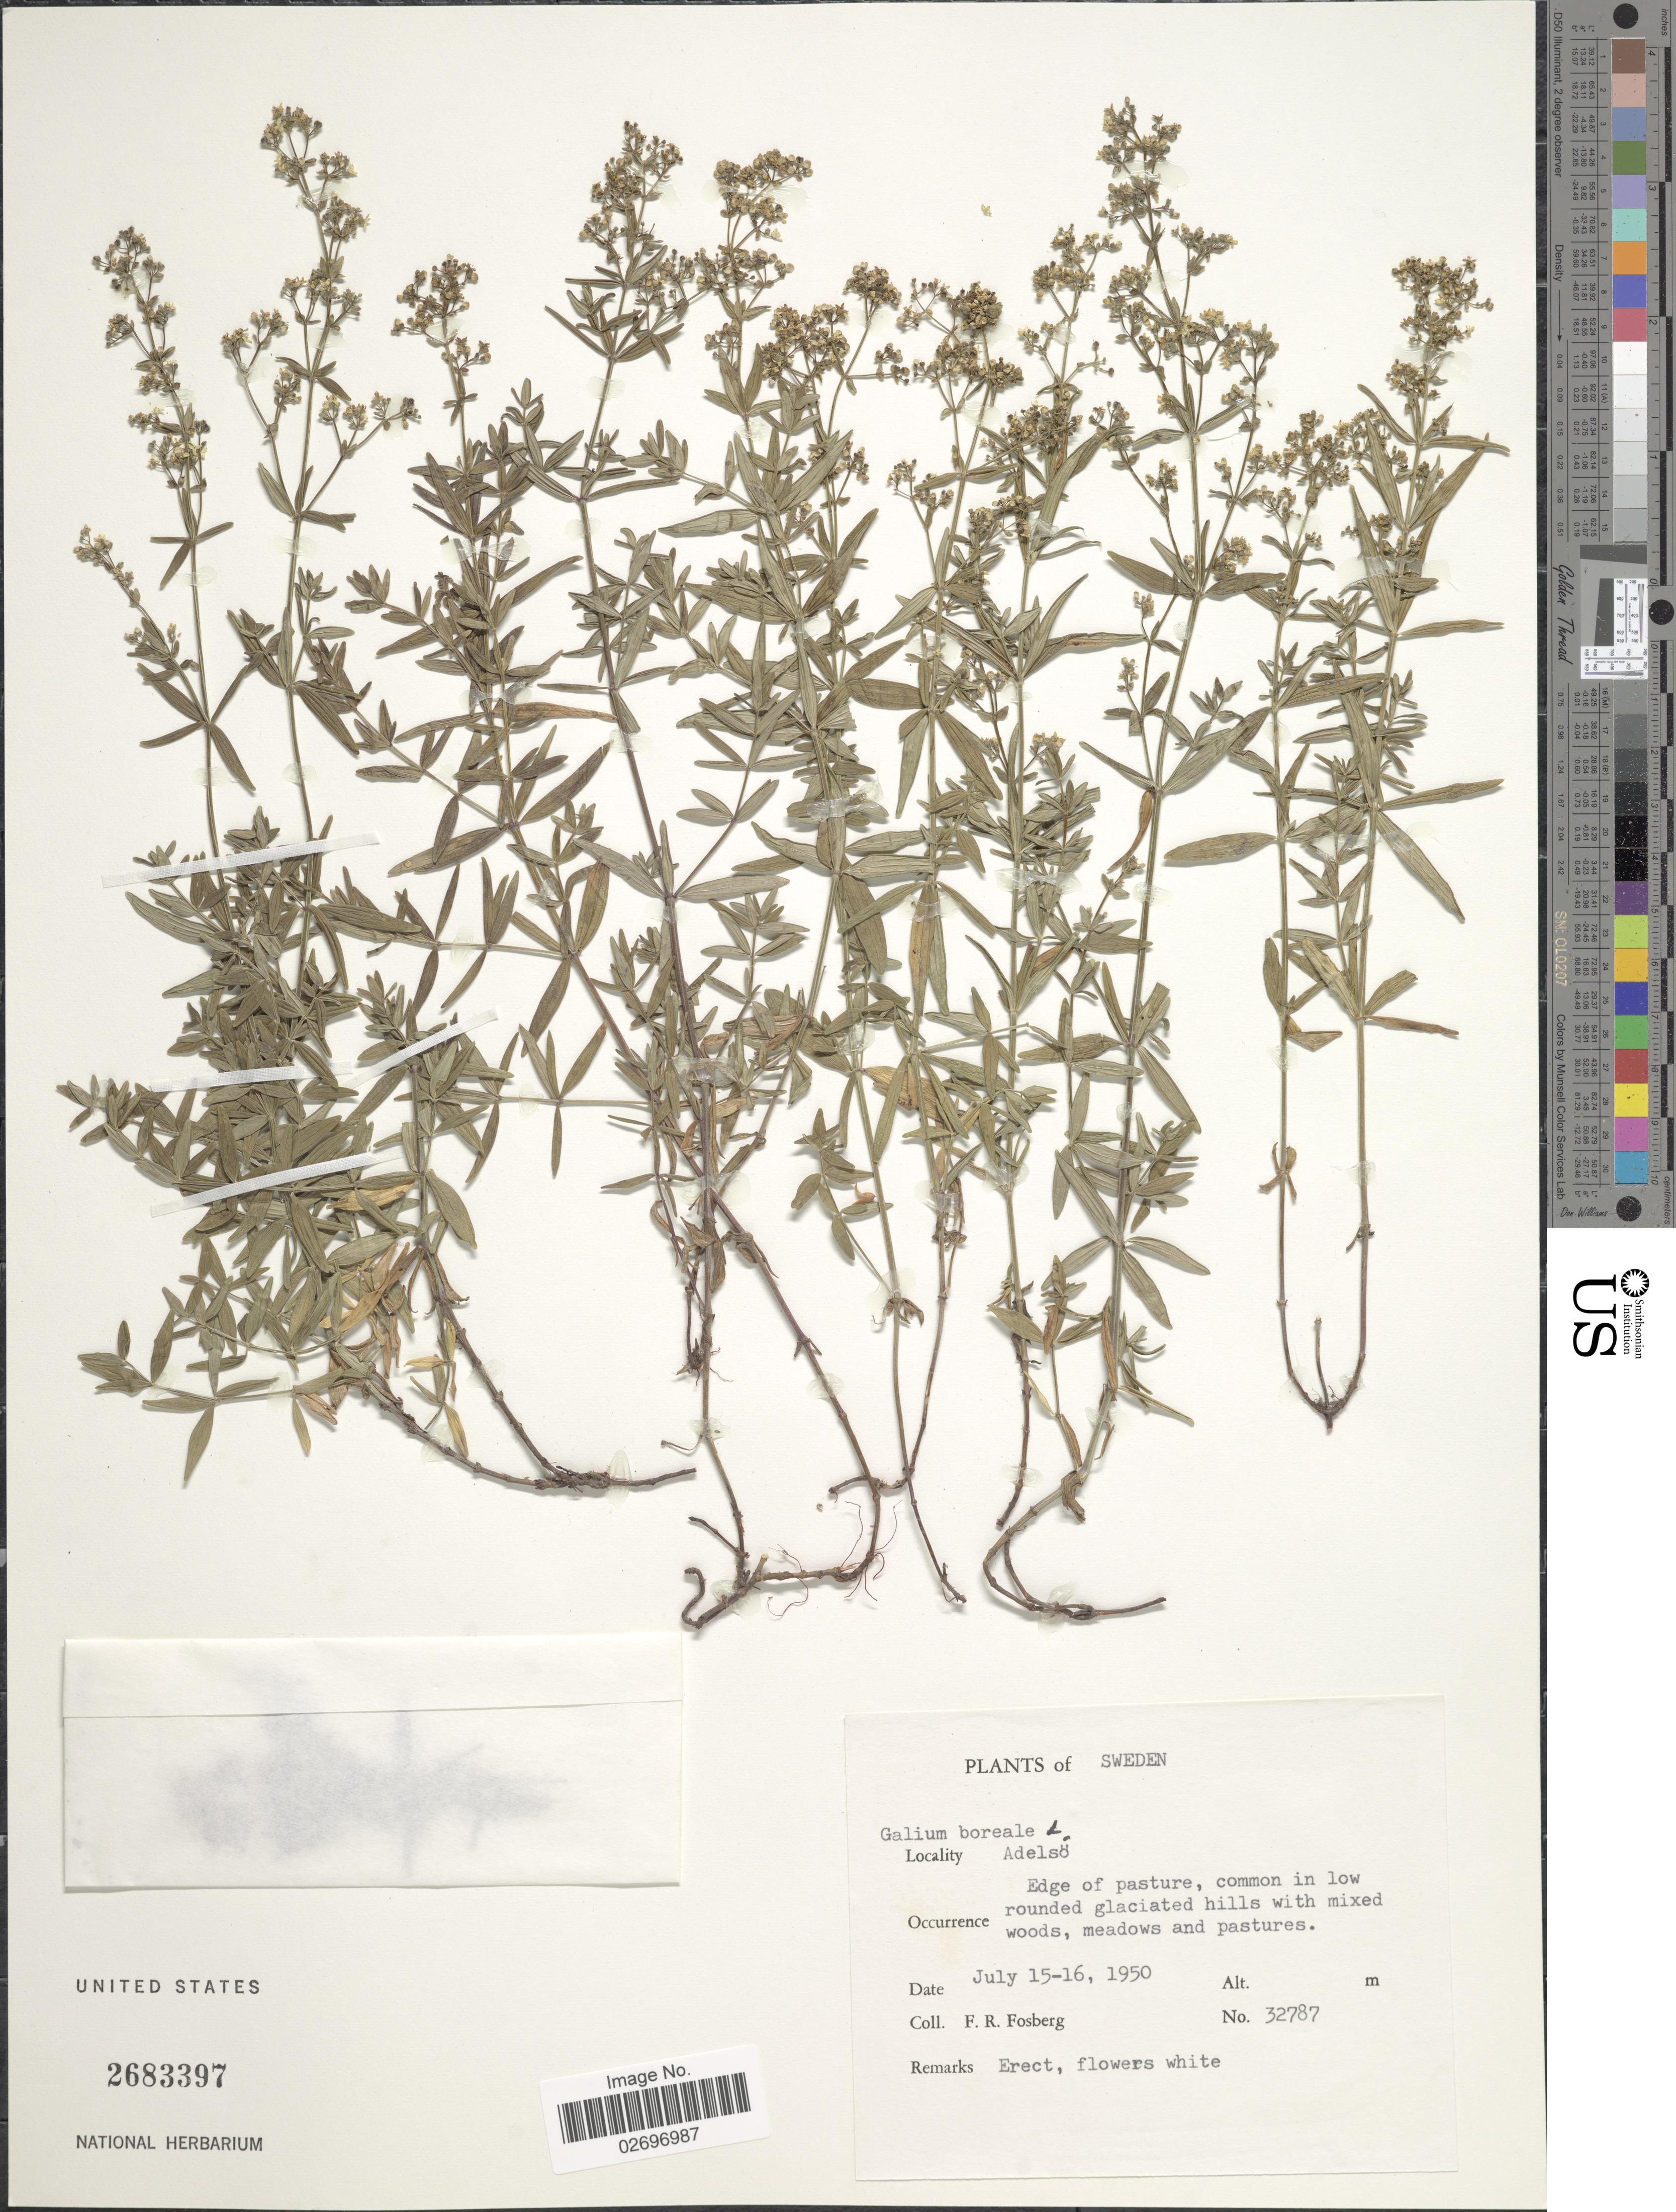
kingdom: Plantae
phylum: Tracheophyta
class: Magnoliopsida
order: Gentianales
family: Rubiaceae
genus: Galium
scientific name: Galium boreale L.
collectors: F. R. Fosberg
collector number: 32787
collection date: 1950-07-15/1950-07-16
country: Sweden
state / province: Stockholm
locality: Adelso, edge of pastures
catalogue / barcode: US 2683397